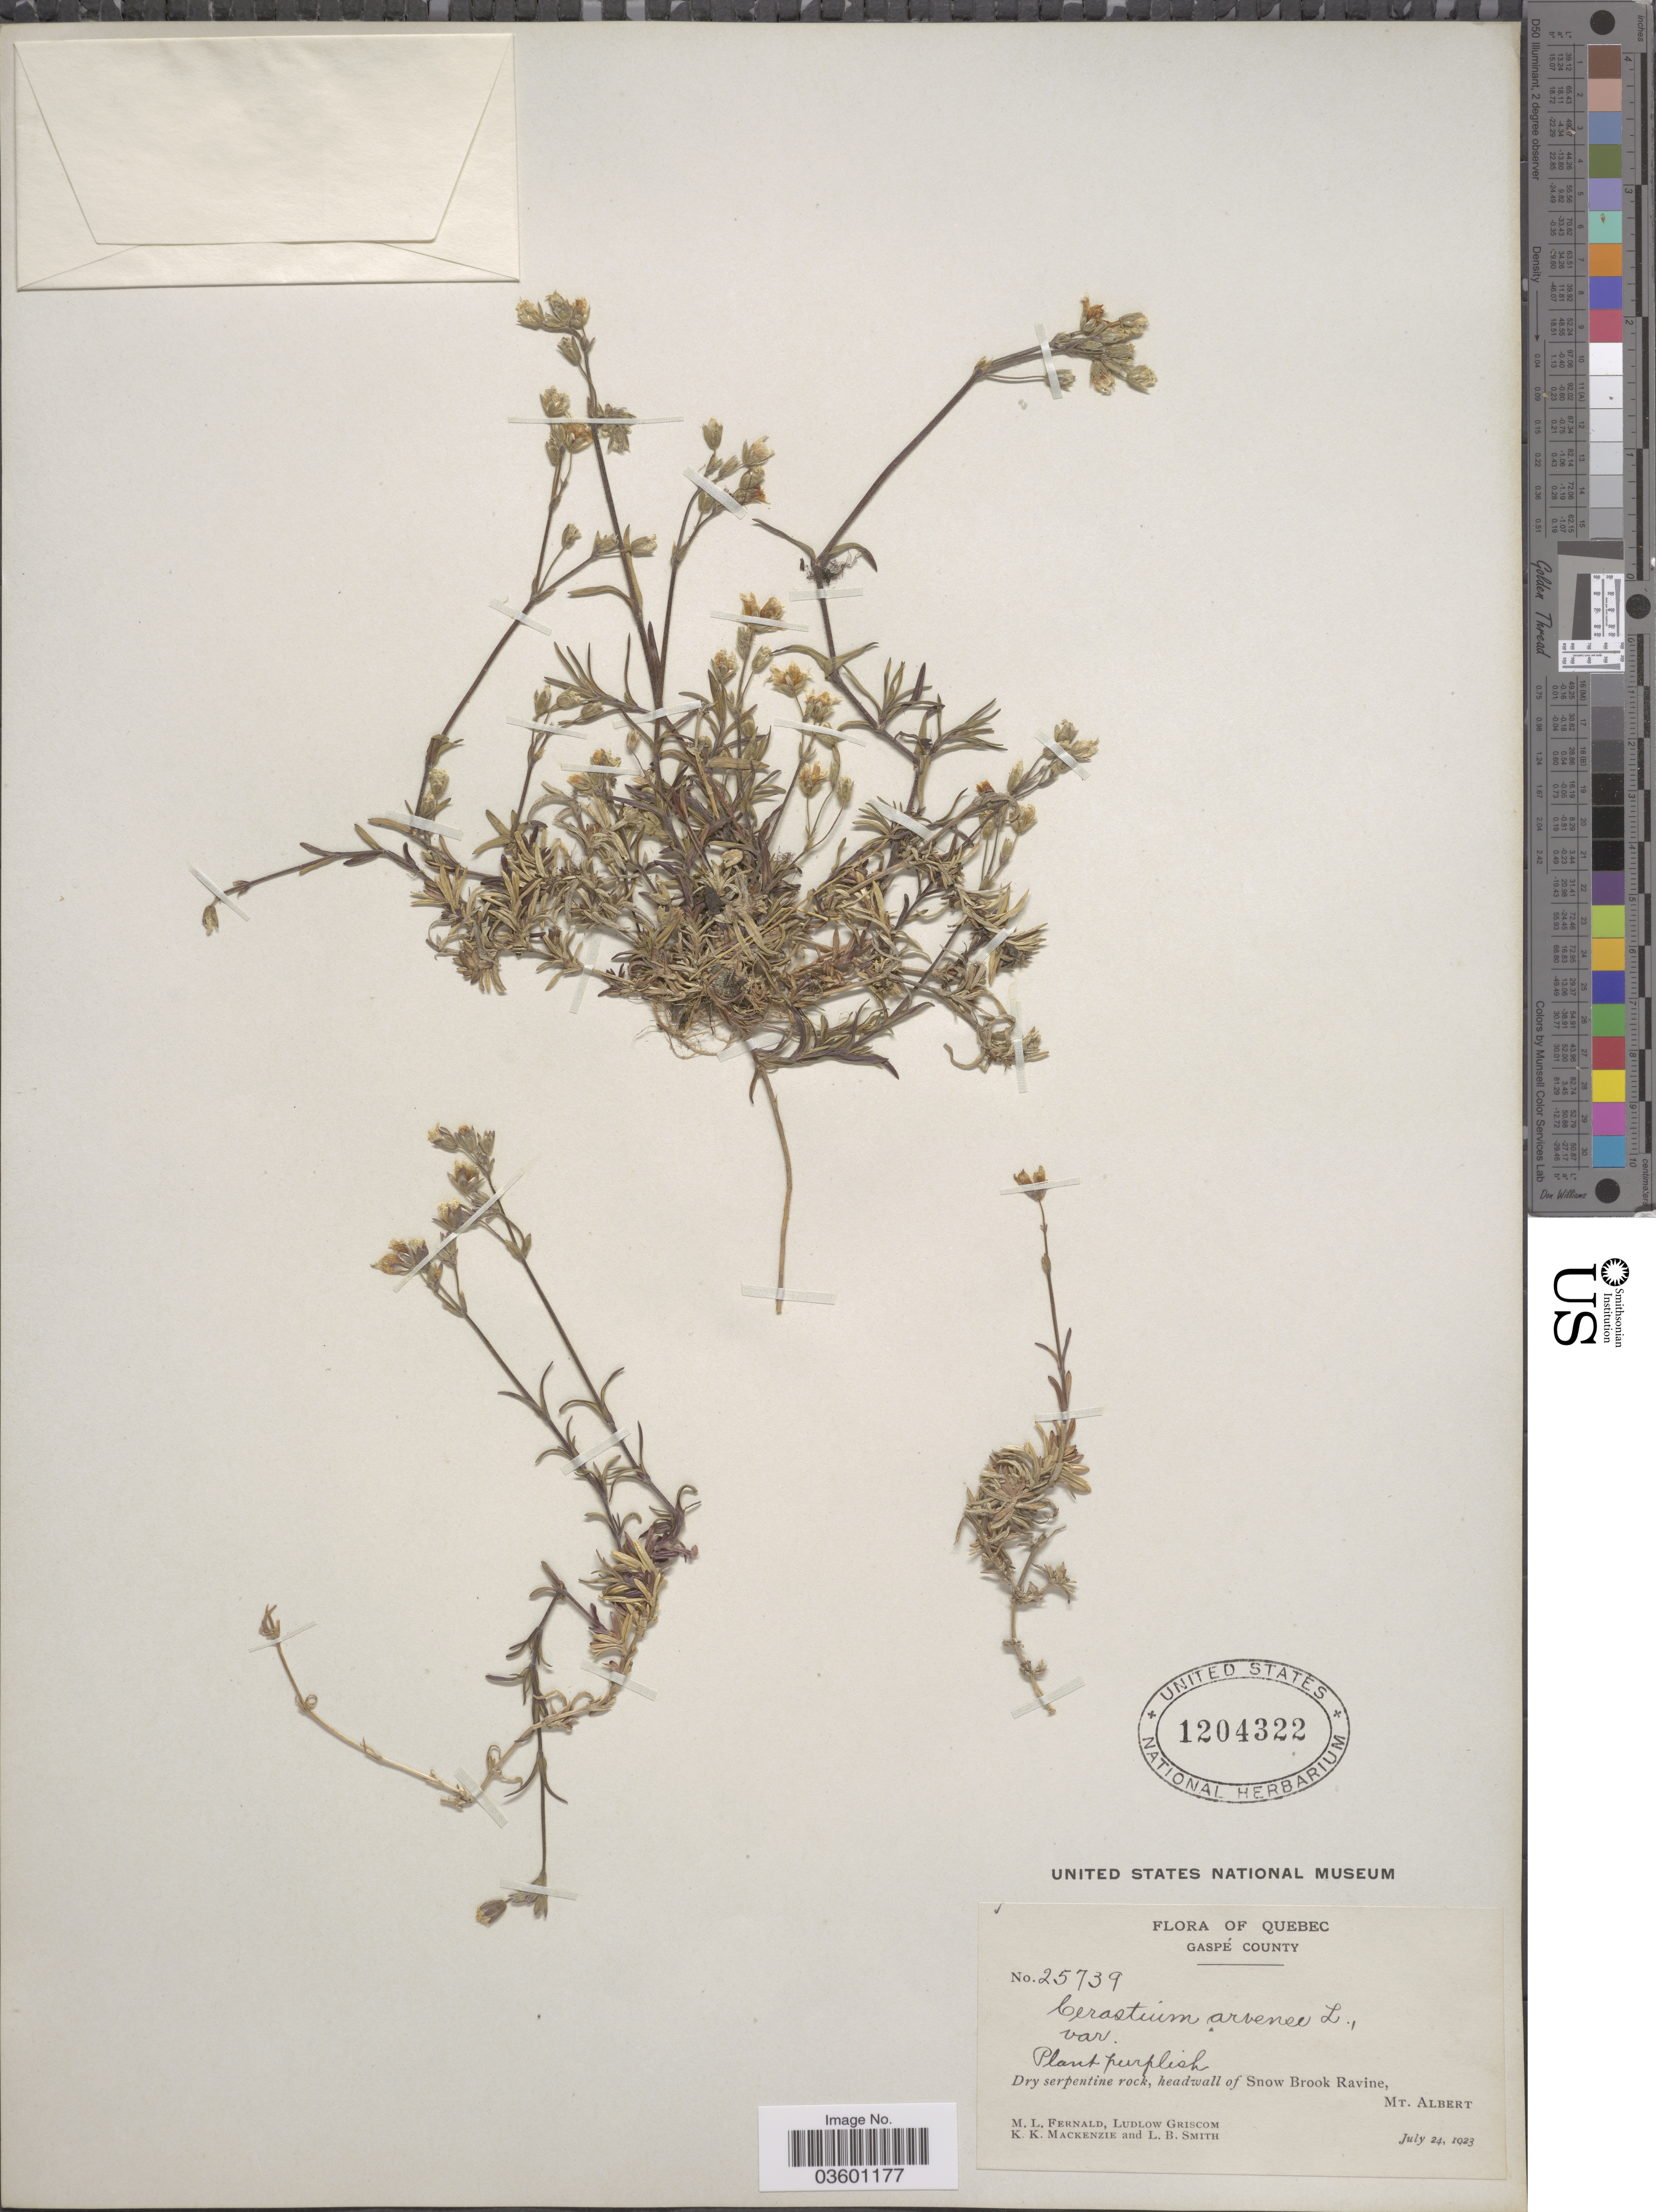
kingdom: Plantae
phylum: Tracheophyta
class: Magnoliopsida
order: Caryophyllales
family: Caryophyllaceae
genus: Cerastium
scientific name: Cerastium arvense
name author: L.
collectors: M. L. Fernald, L. Griscom, K. K. Mackenzie & L. Smith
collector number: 25739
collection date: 1923-07-24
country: Canada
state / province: Quebec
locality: Gaspé County. Headwall of Snow Brook Ravine, Mt. Albert.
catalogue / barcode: US 1204322